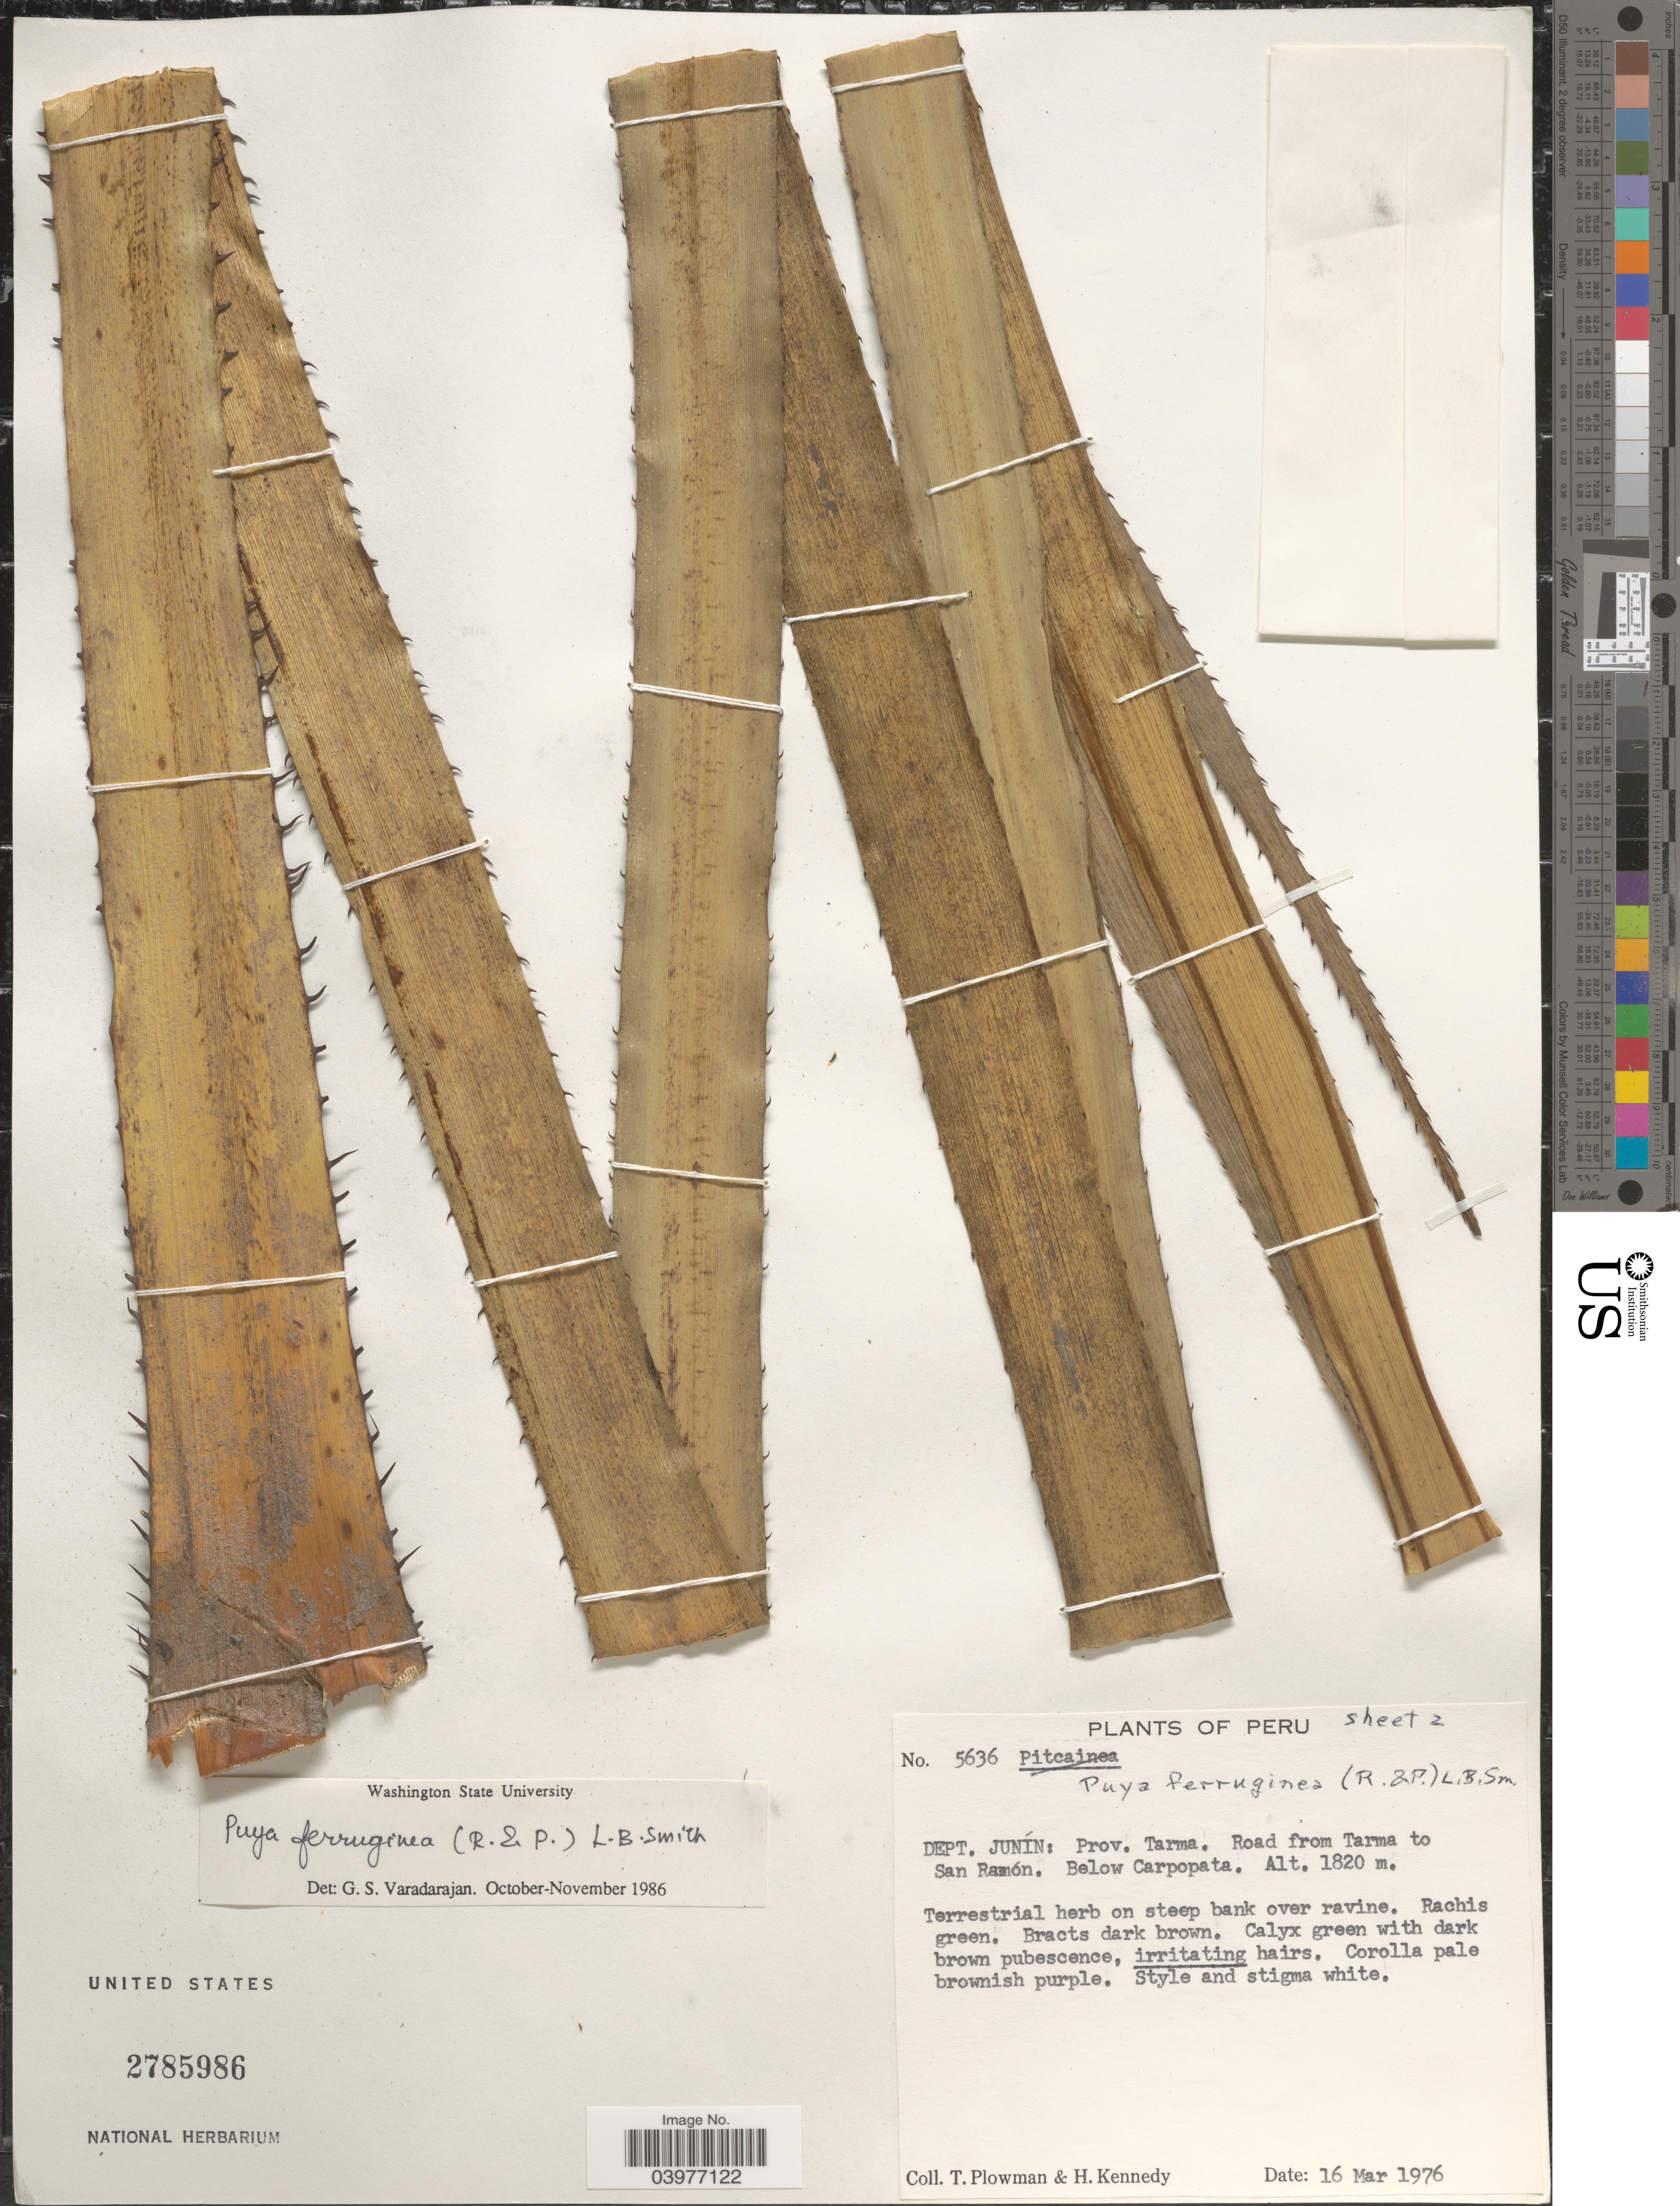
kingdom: Plantae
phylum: Tracheophyta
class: Liliopsida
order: Poales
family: Bromeliaceae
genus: Puya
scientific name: Puya ferruginea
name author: (Ruiz & Pav.) L.B. Sm.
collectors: T. Plowman & H. Kennedy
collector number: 5636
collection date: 1976-03-16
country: Peru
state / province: Junín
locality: Dept. Junín: Prov. Tarma. Road from Tarma to San Ramón. Below Carpopata.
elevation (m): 1820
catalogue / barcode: US 2785986